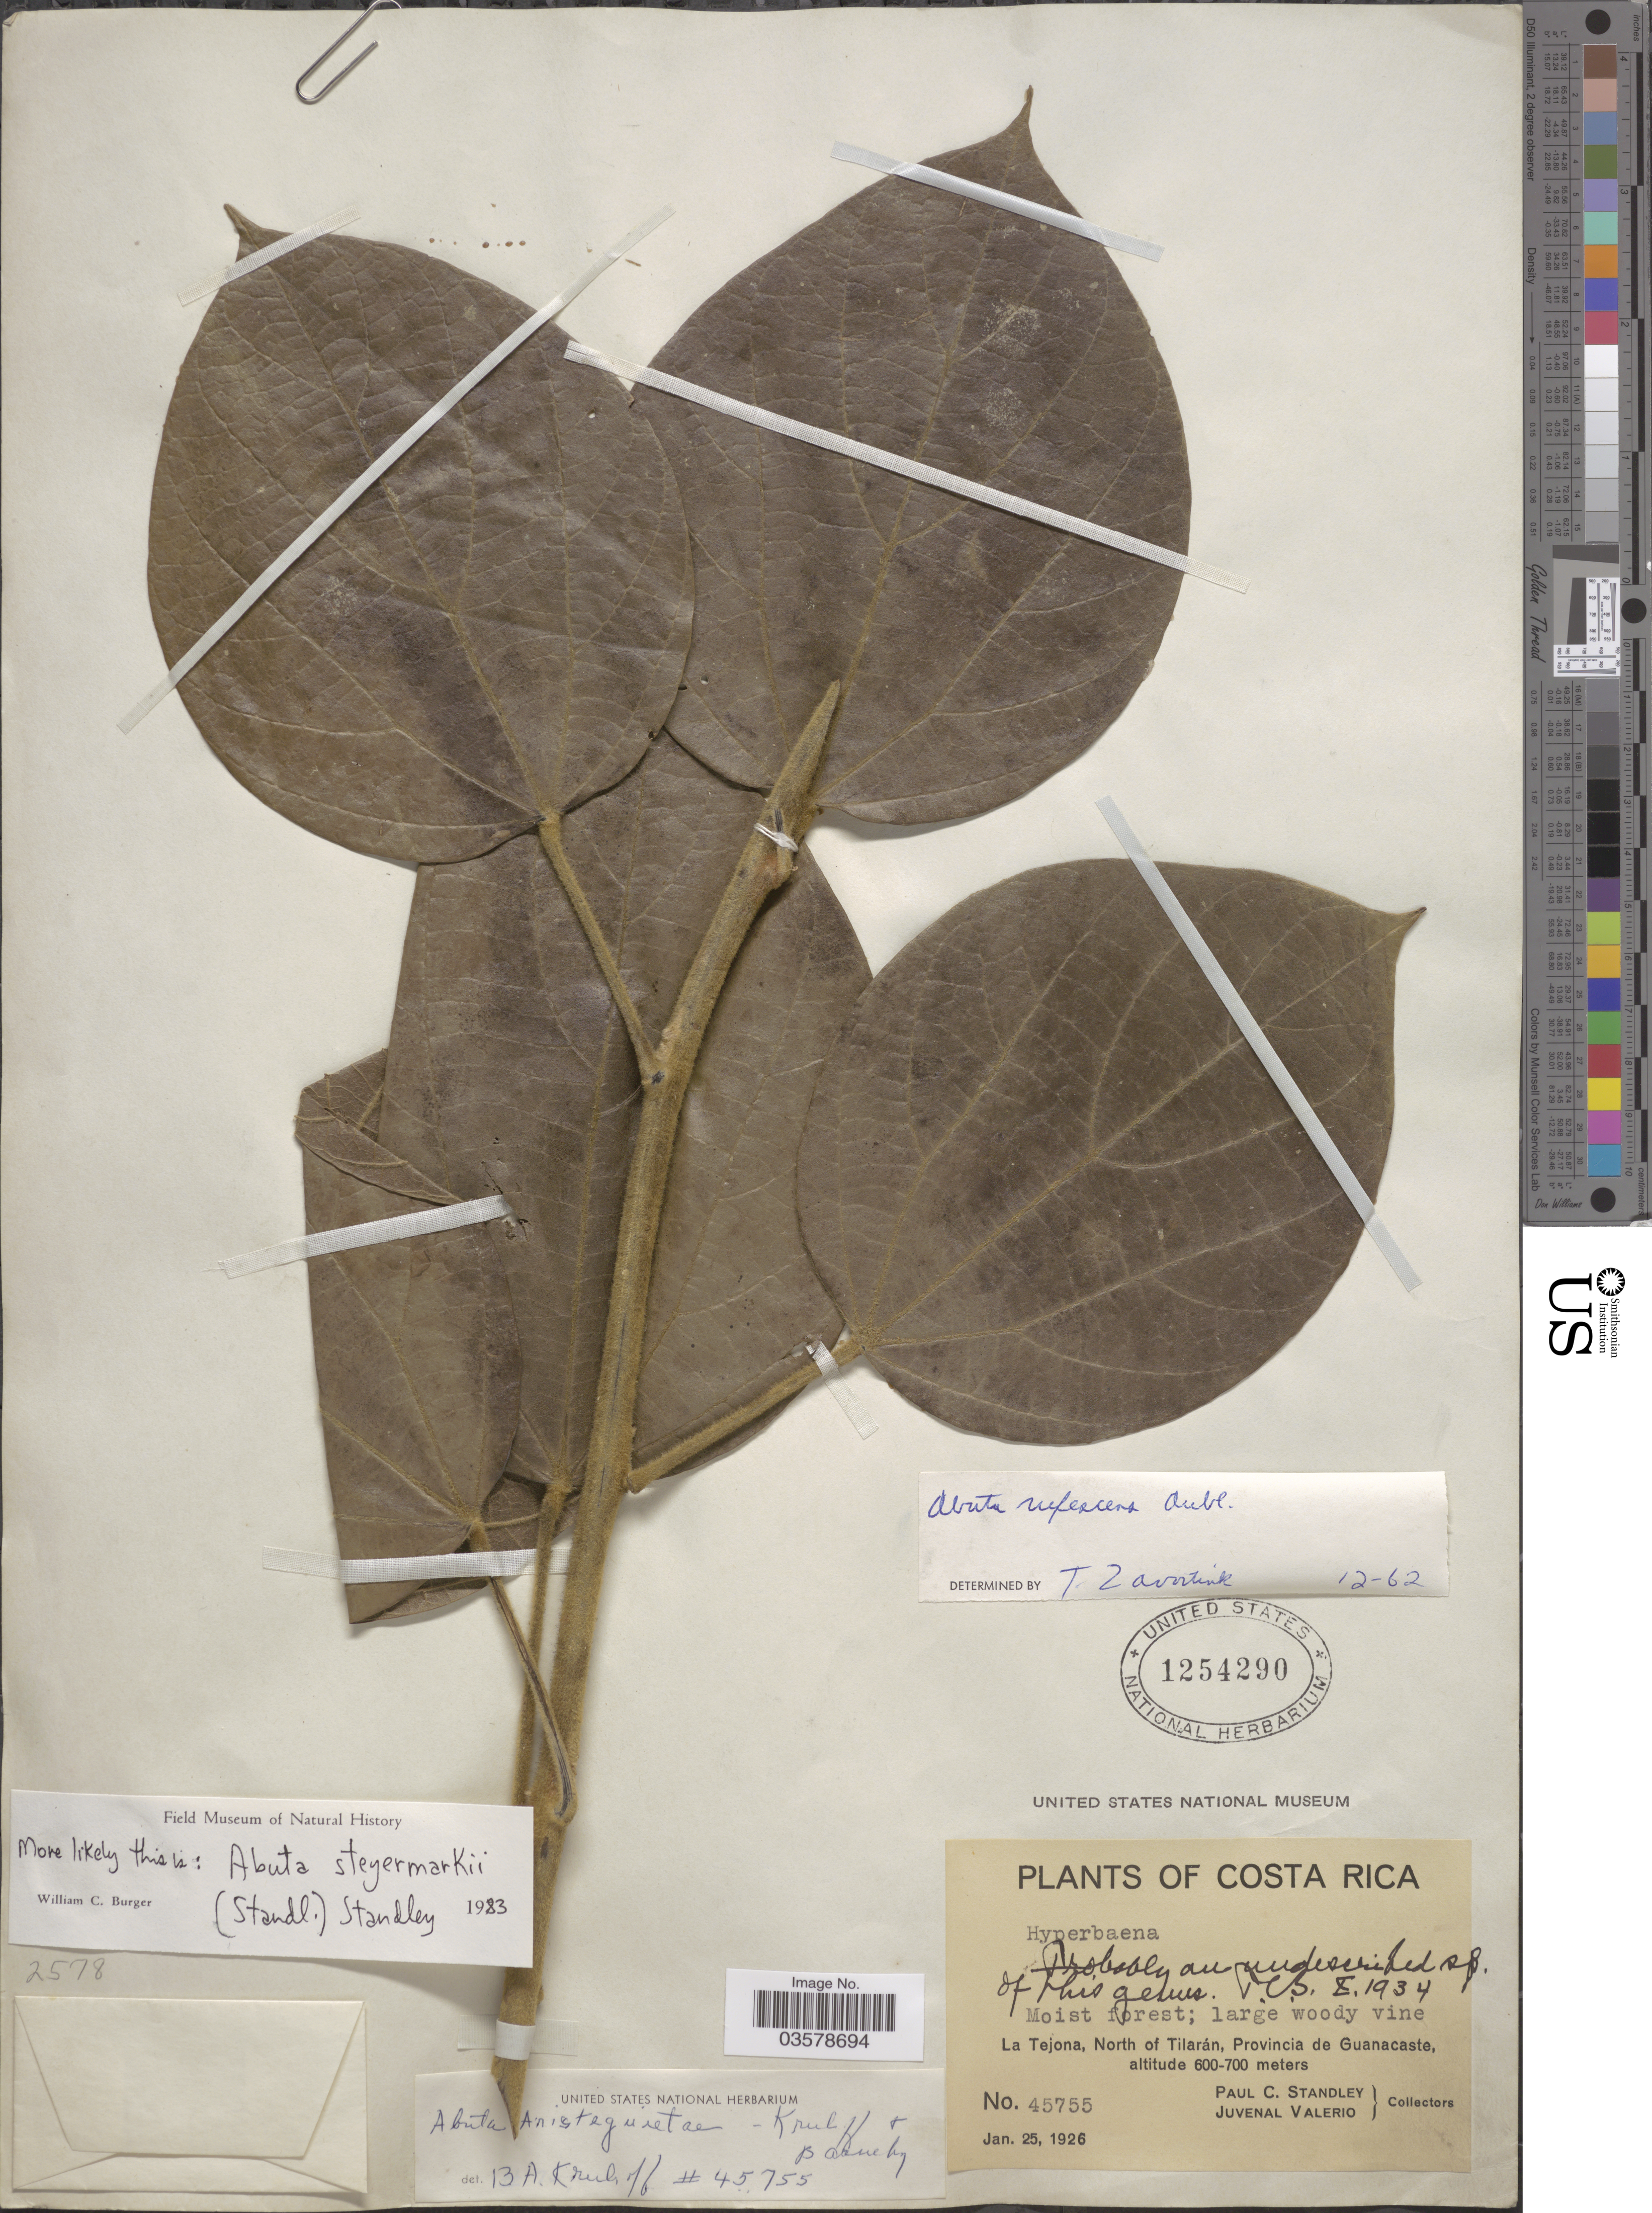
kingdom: Plantae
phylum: Tracheophyta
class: Magnoliopsida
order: Ranunculales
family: Menispermaceae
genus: Abuta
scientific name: Abuta steyermarkii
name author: (Standl.) Standl.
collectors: P. C. Standley & J. Valerio R.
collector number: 45755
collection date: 1926-01-25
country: Costa Rica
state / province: Guanacaste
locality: La Tejona, North of Tilarán.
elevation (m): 600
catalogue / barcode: US 1254290